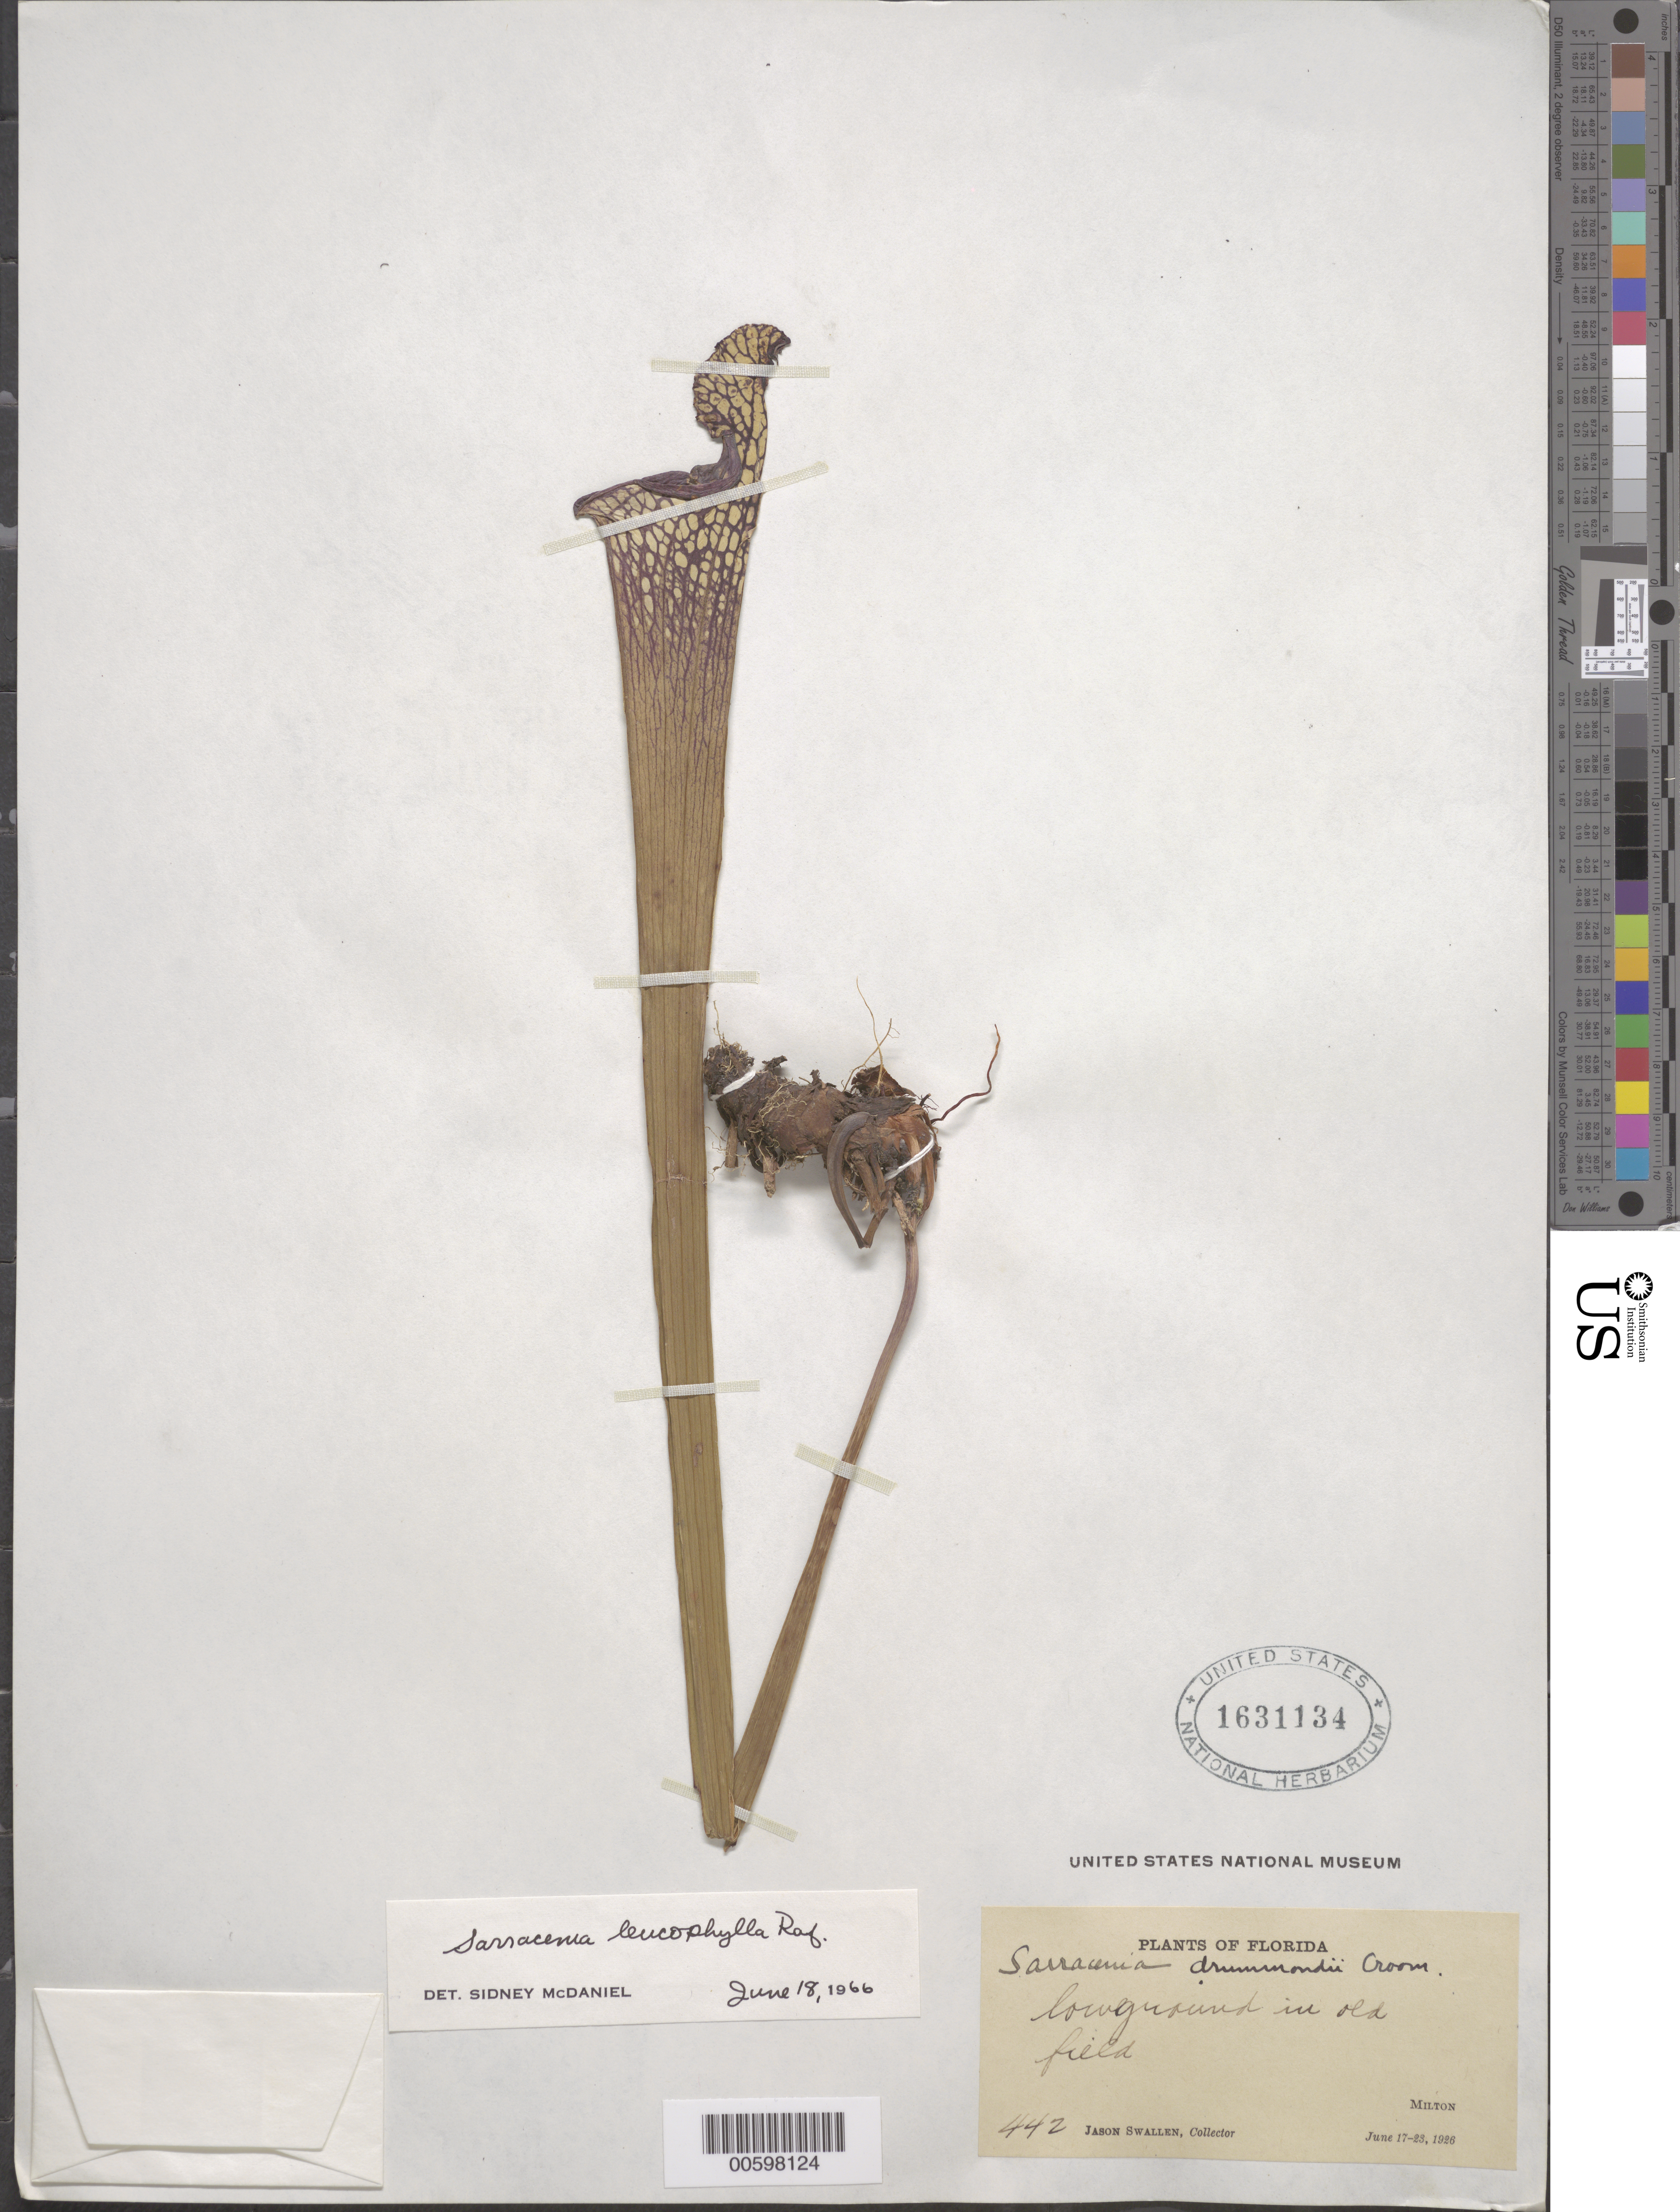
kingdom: Plantae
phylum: Tracheophyta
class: Magnoliopsida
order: Ericales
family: Sarraceniaceae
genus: Sarracenia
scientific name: Sarracenia leucophylla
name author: Raf.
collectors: J. R. Swallen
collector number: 442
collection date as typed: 17 Jun 1926 to 23 Jun 1926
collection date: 1926-06-17/1926-06-23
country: United States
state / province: Florida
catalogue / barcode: US 1631134